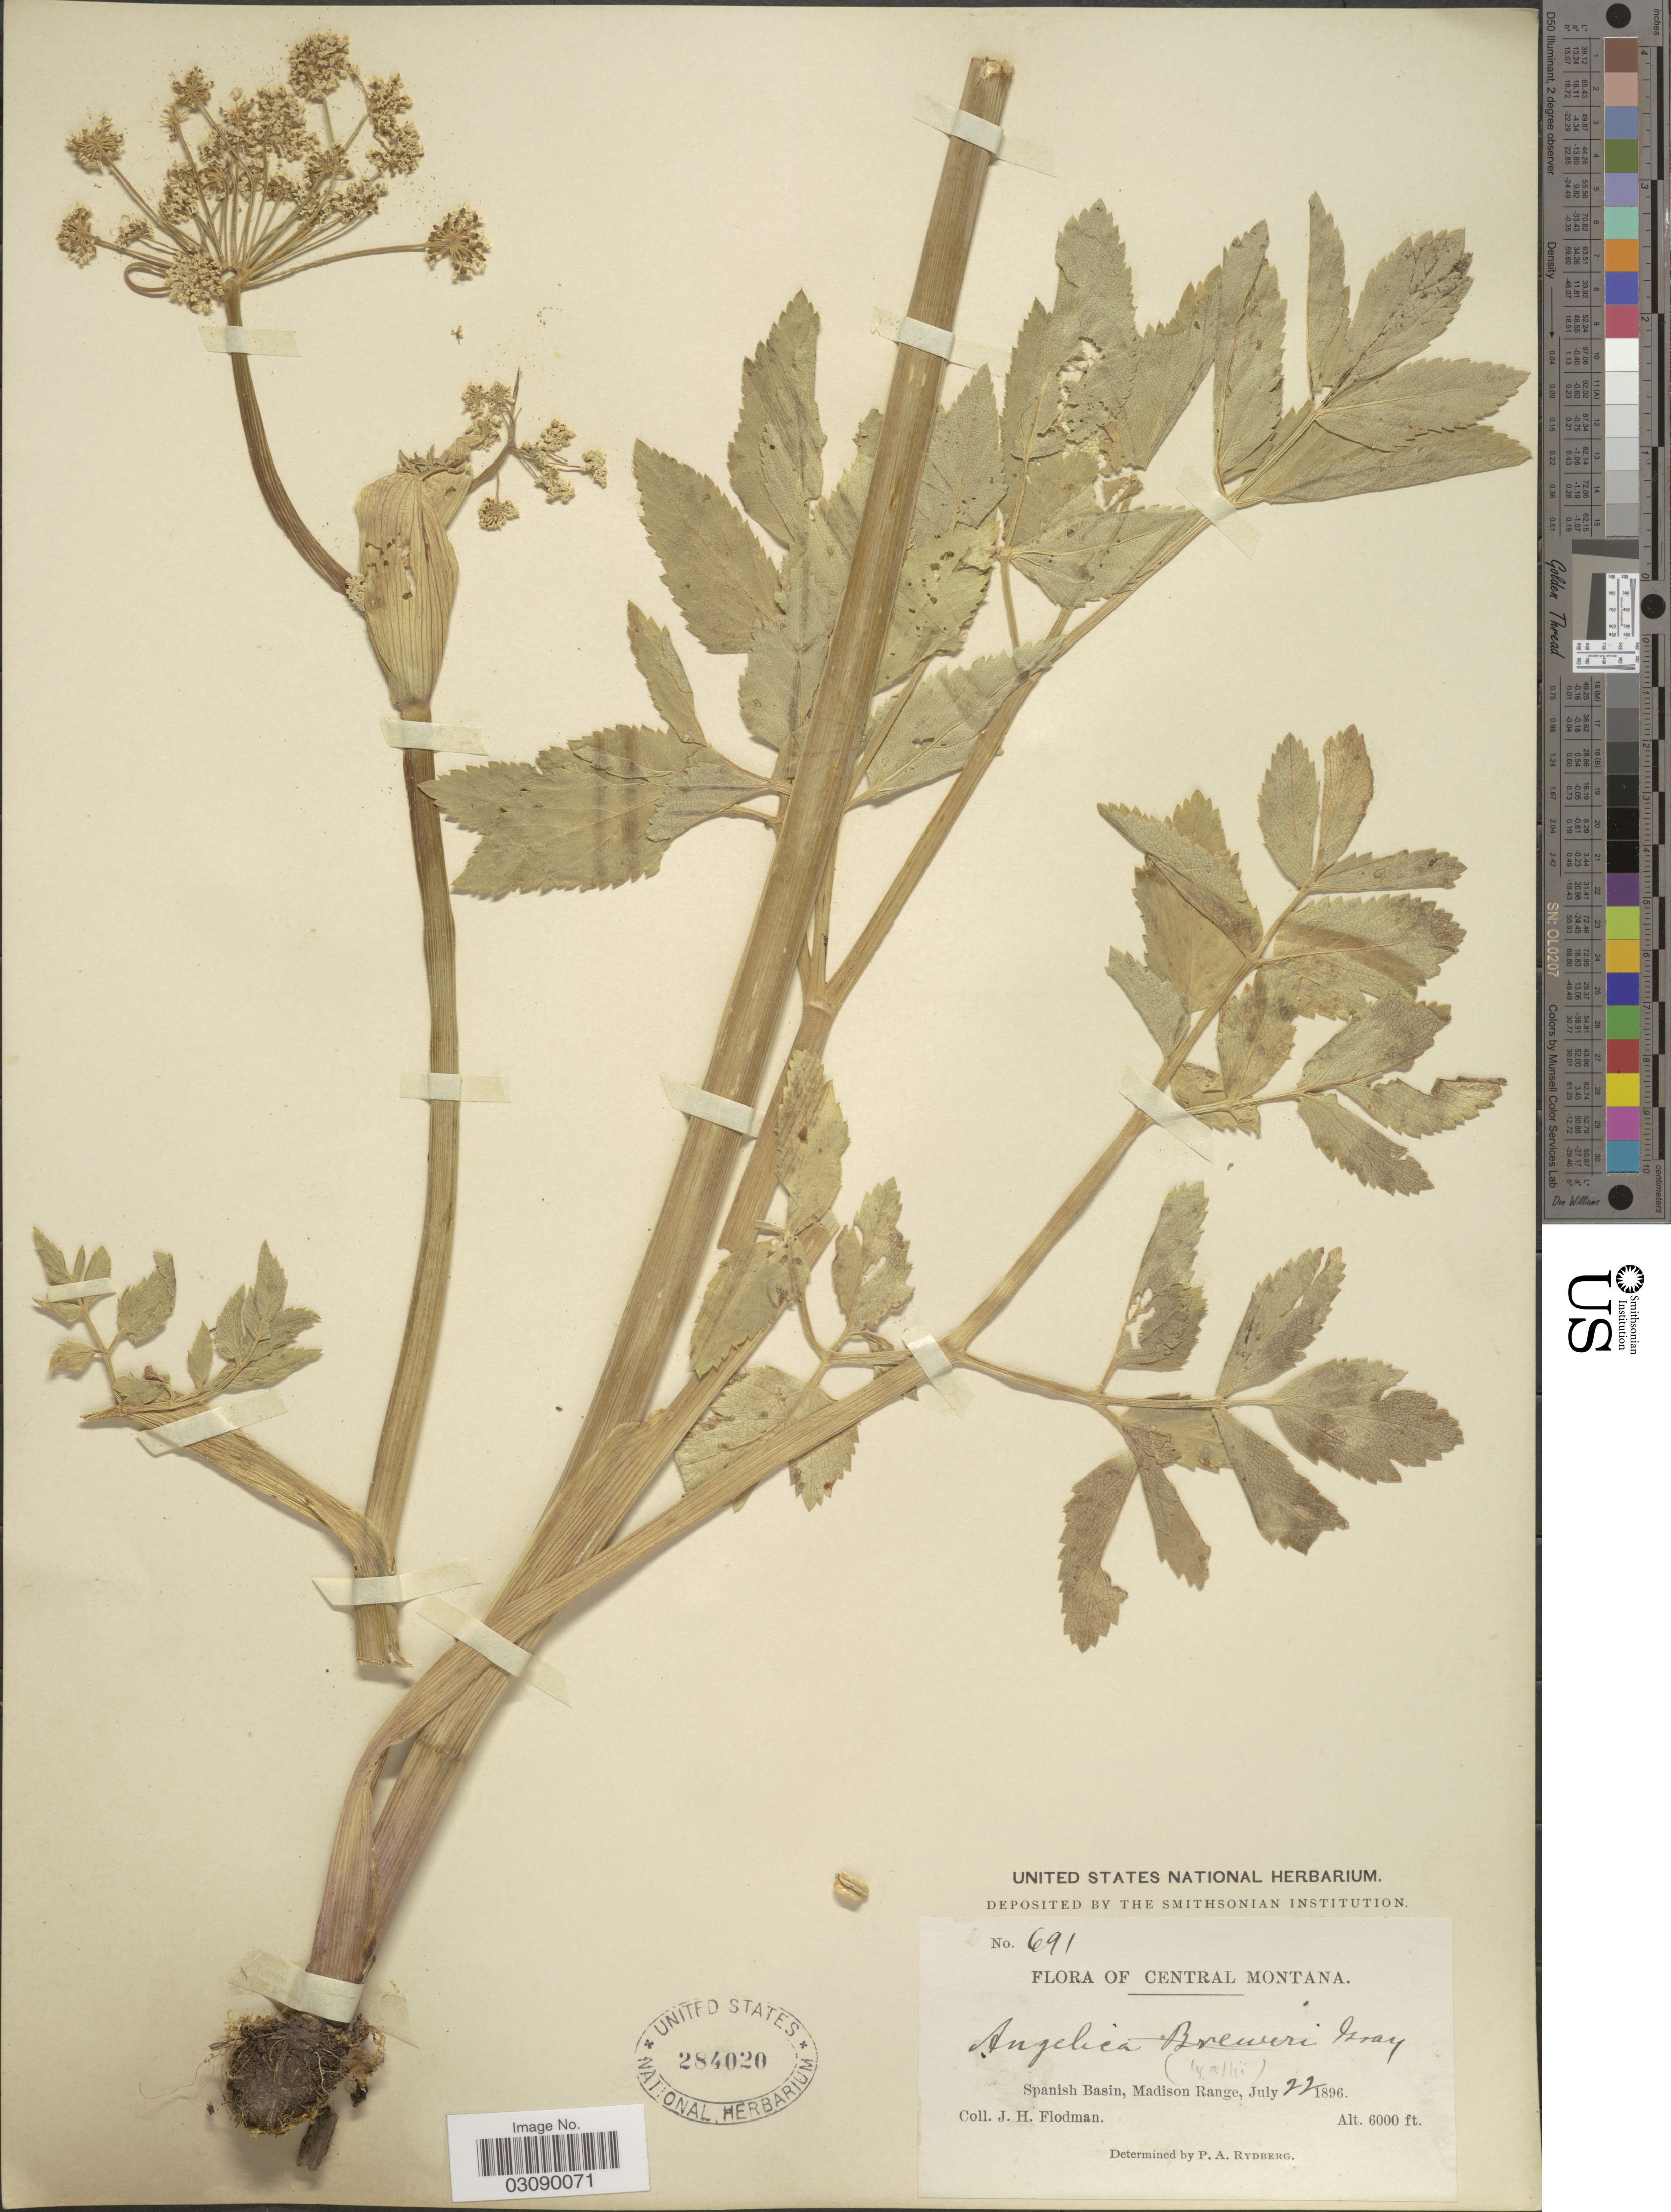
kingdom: Plantae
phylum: Tracheophyta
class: Magnoliopsida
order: Apiales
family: Apiaceae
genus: Angelica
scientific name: Angelica arguta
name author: Nutt.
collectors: J. Flodman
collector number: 691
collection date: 1896-07-22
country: United States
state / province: Montana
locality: Central Montana. Spanish Basin, Madison Range.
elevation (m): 1829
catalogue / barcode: US 284020